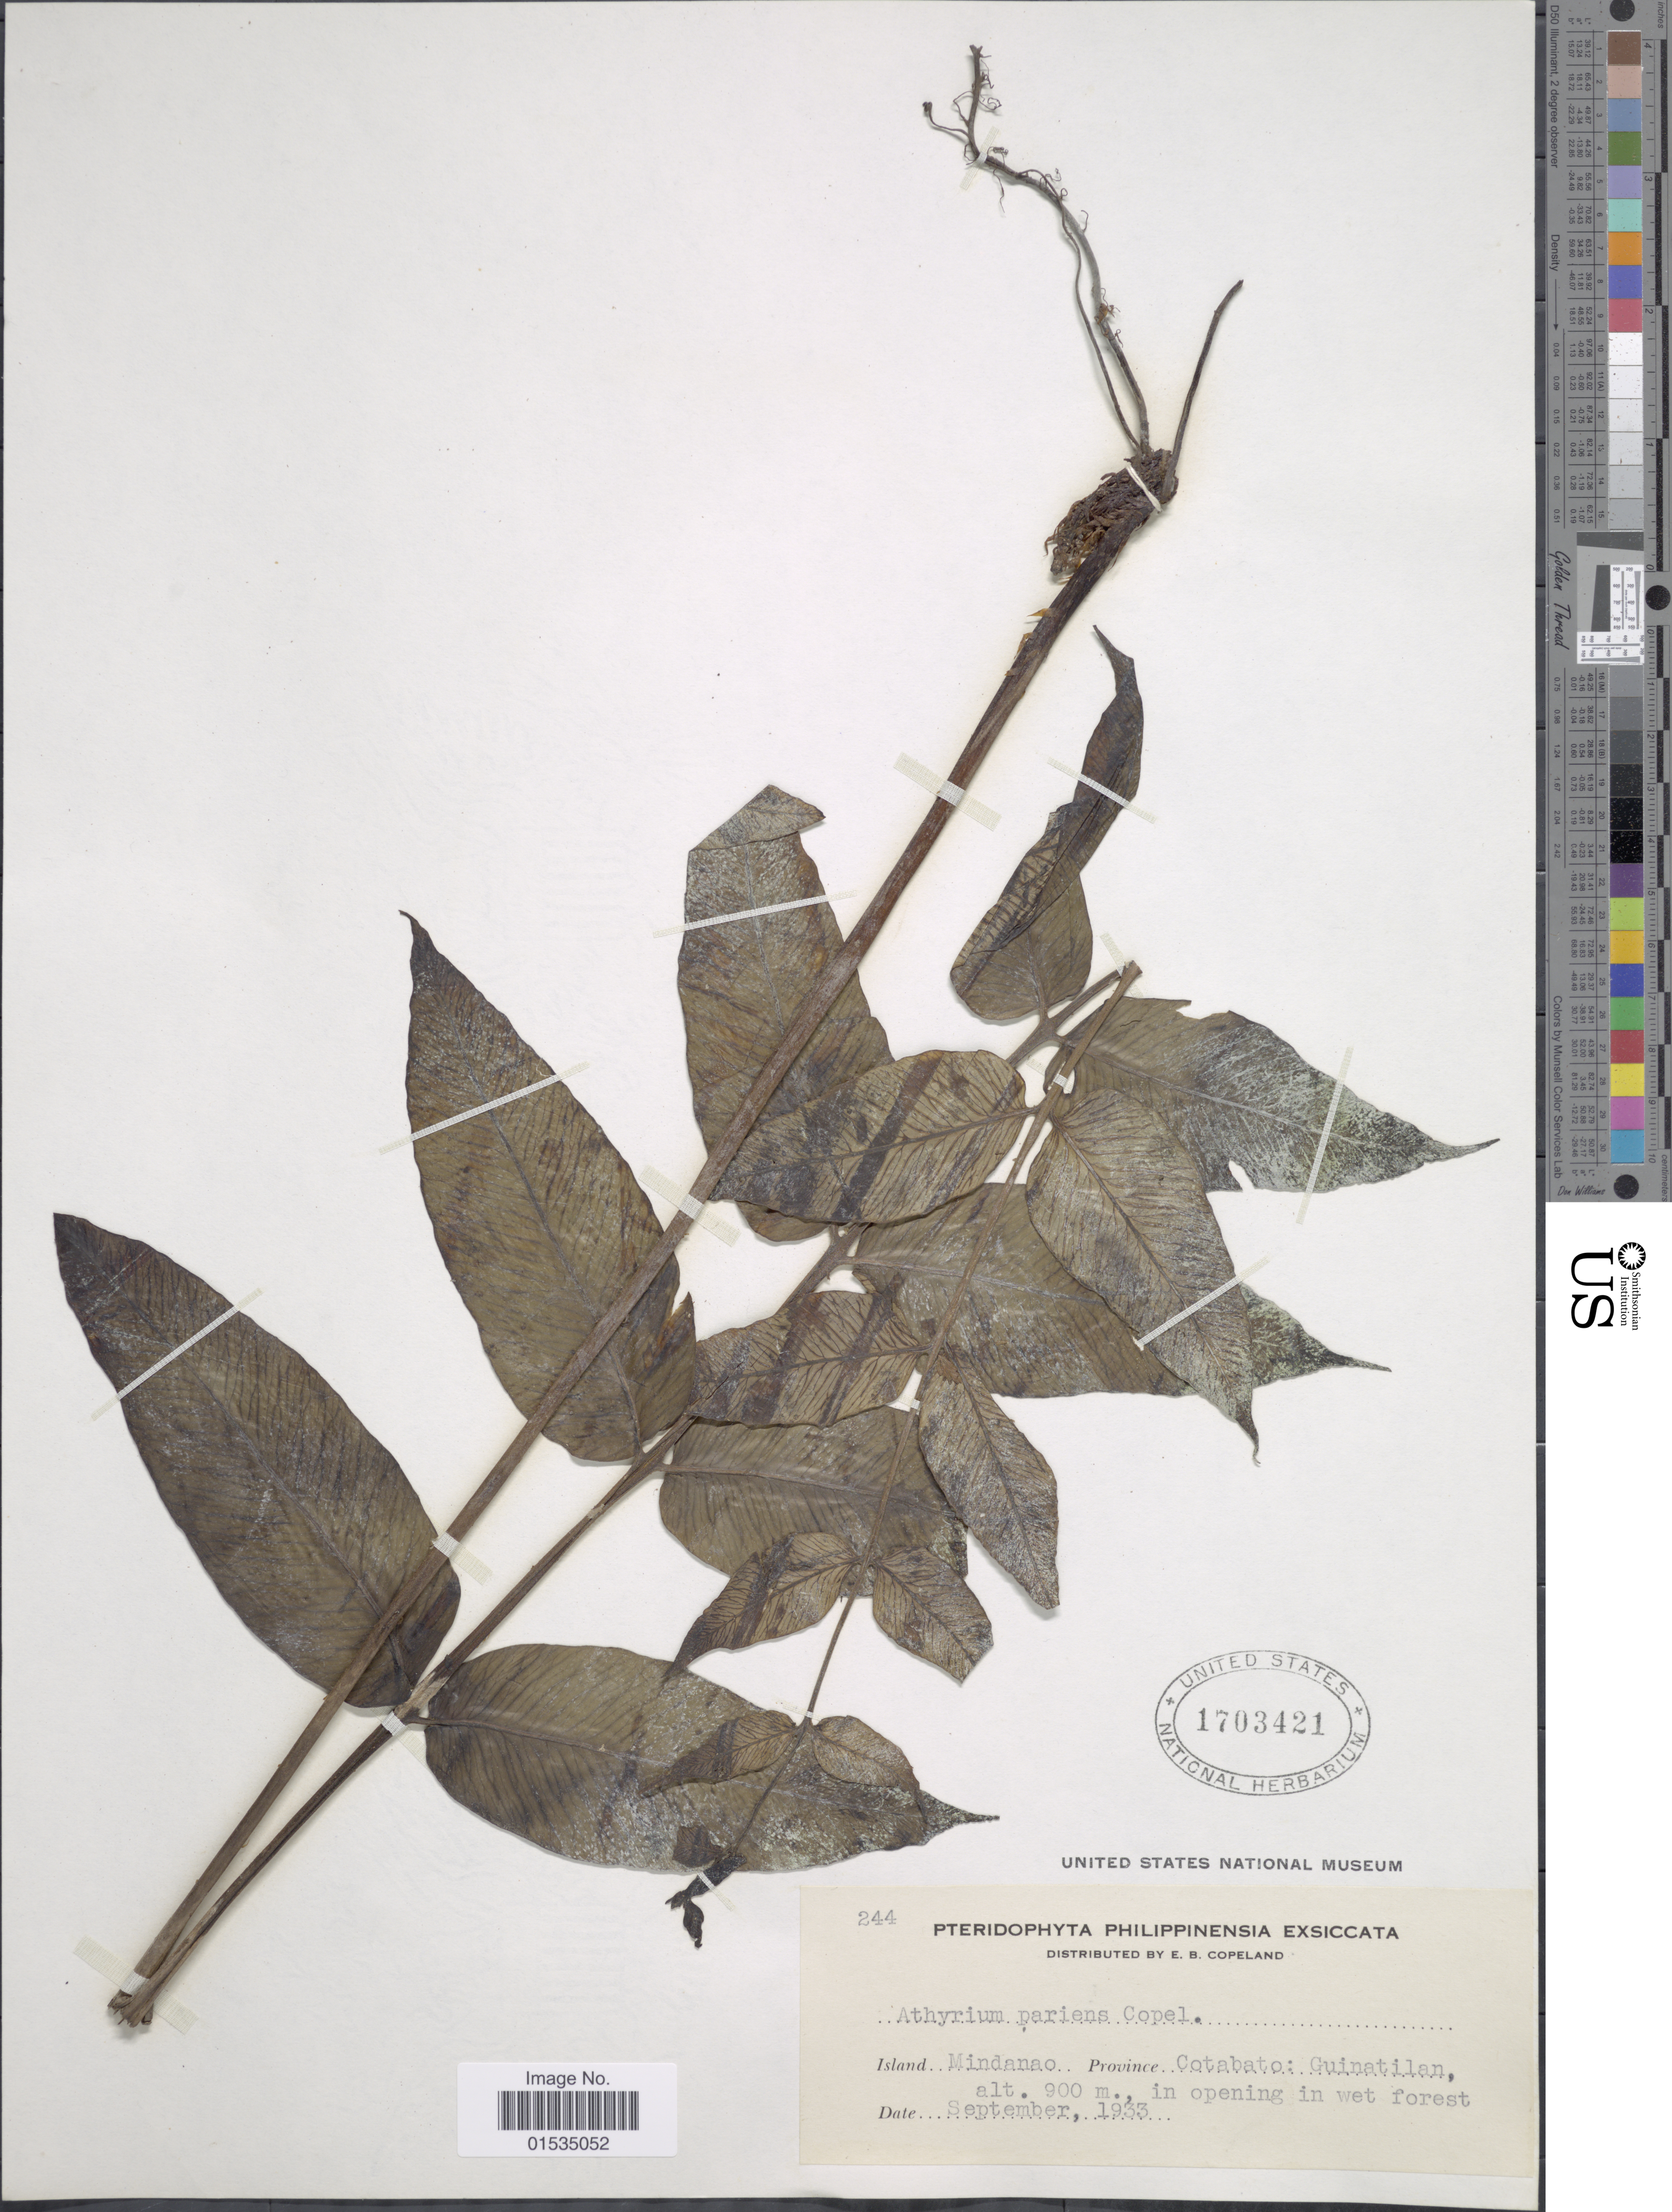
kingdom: Plantae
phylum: Tracheophyta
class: Polypodiopsida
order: Polypodiales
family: Athyriaceae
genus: Diplazium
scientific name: Diplazium pariens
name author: Copel.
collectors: E. B. Copeland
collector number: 244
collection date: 1933-09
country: Philippines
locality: Mindanao, Province Cotabato: Guinatilan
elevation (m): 900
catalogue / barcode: US 1703421